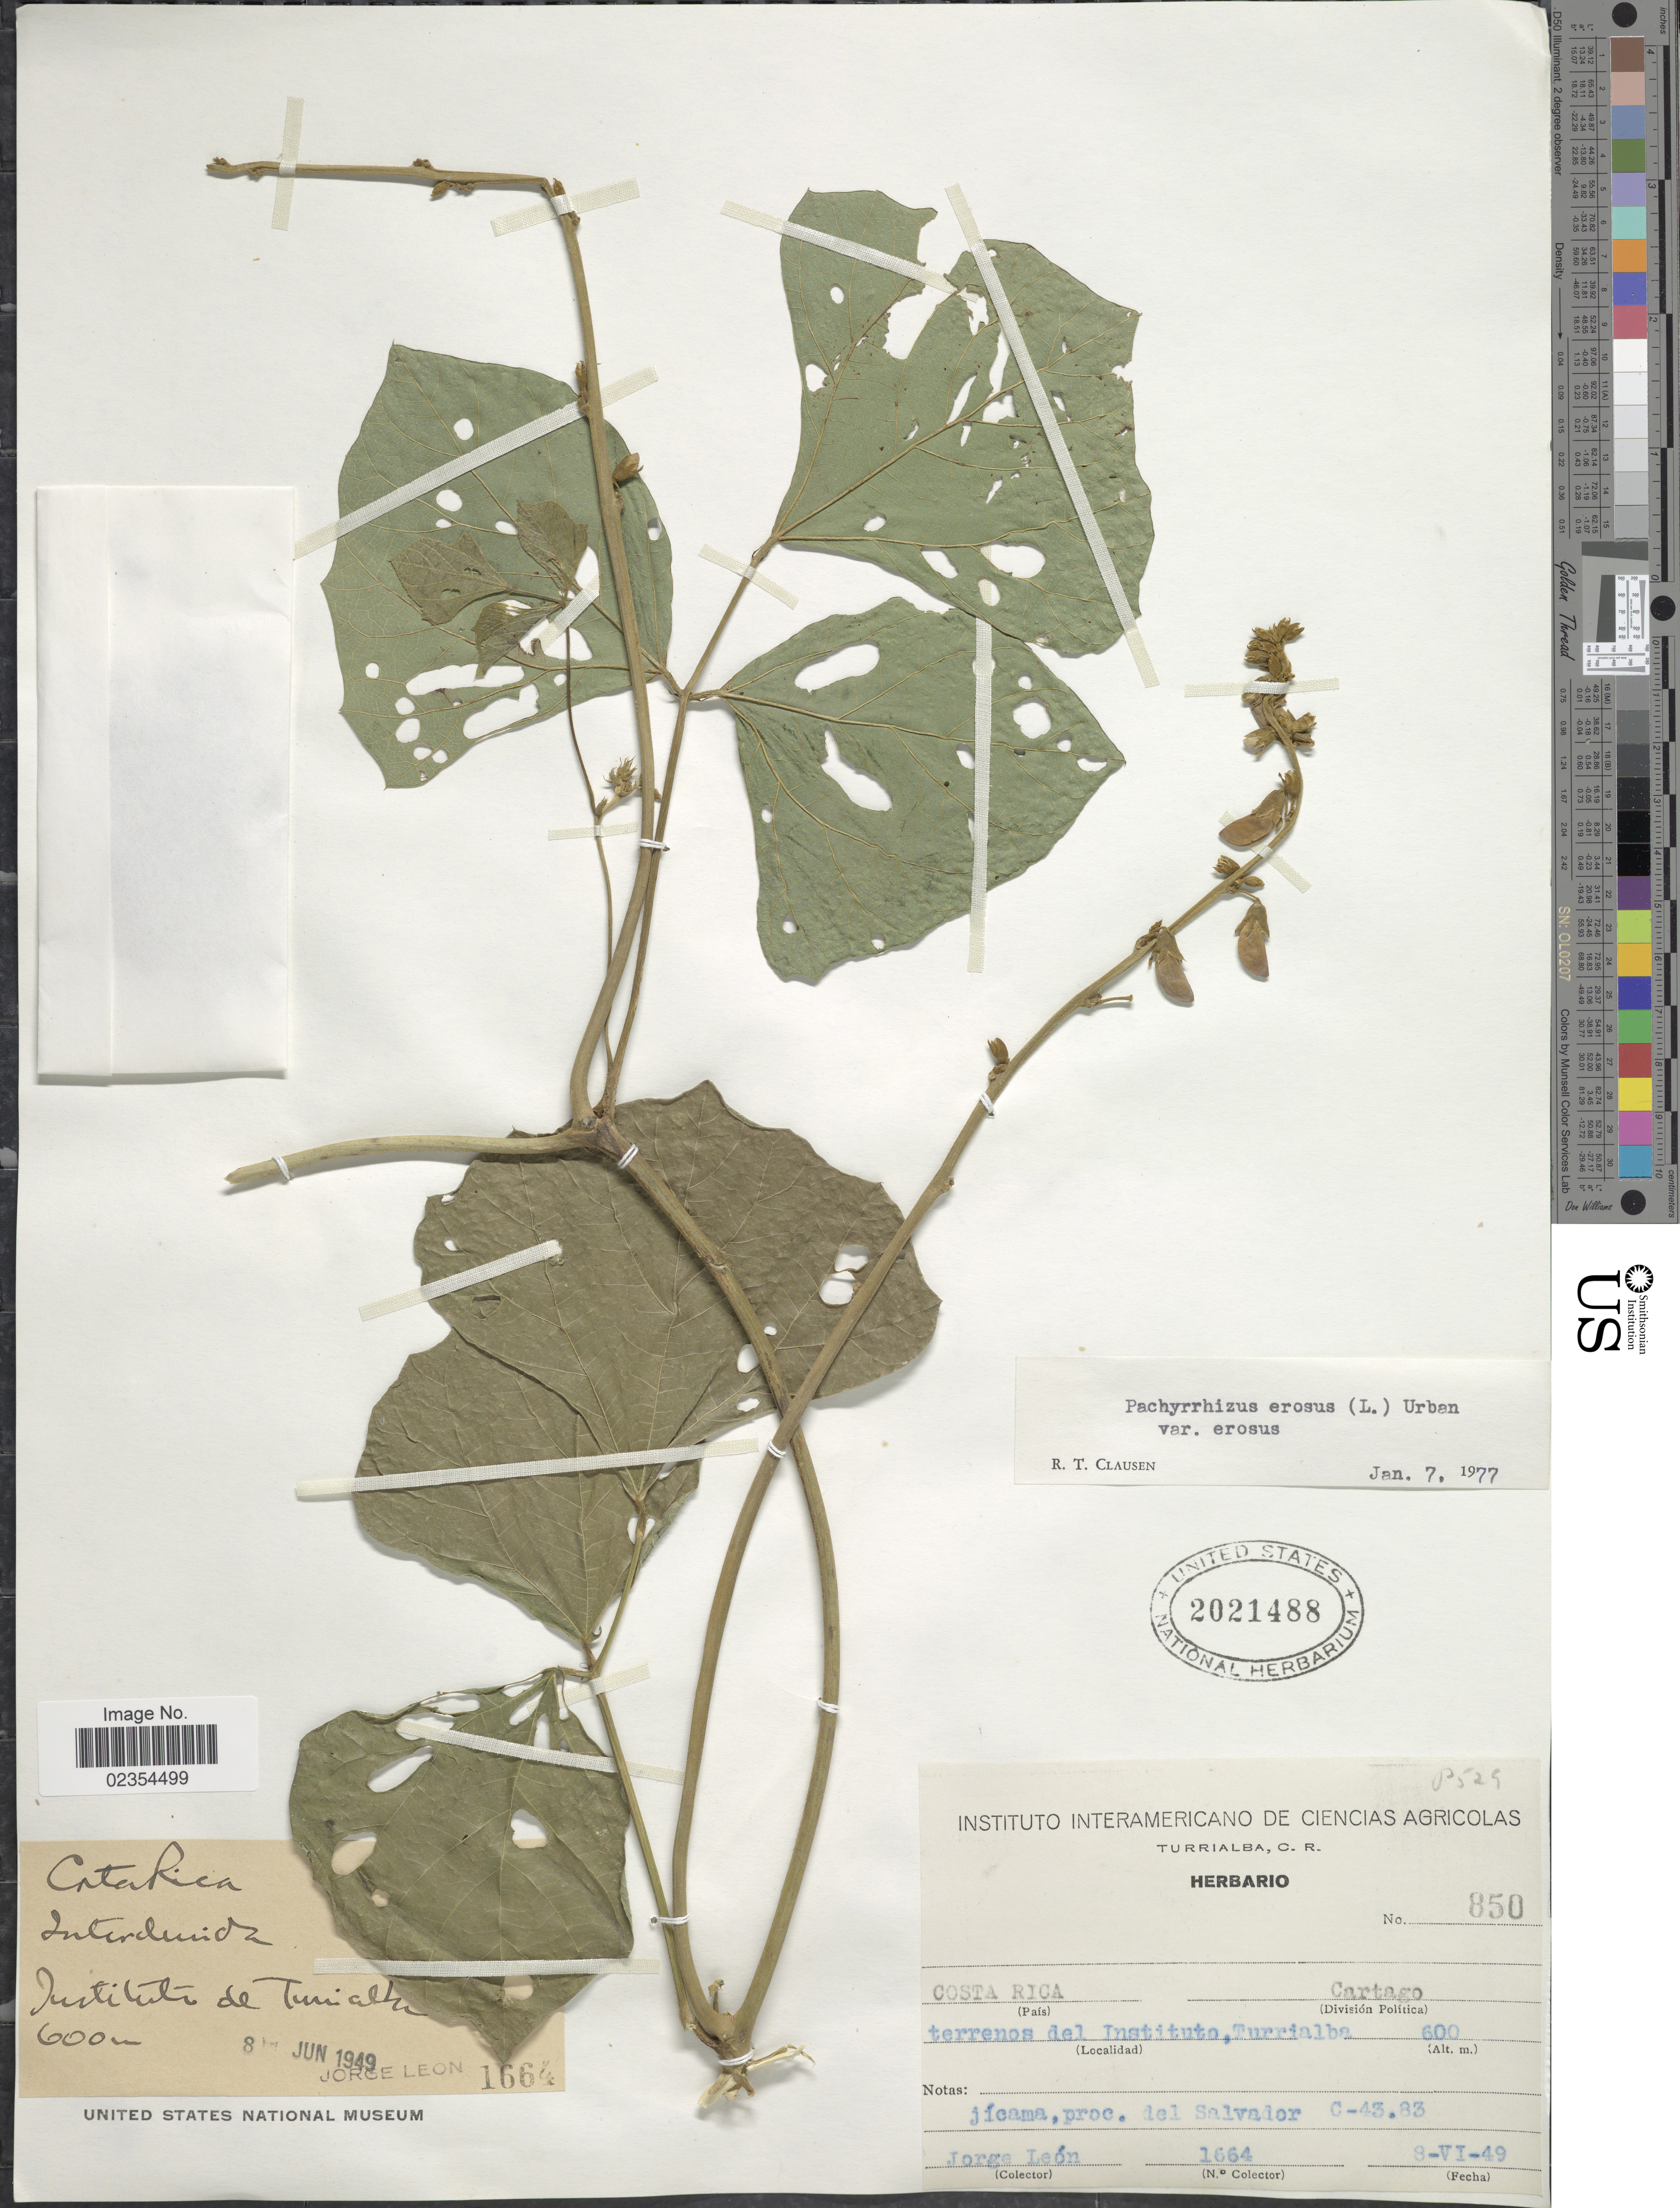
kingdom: Plantae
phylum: Tracheophyta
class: Magnoliopsida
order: Fabales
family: Fabaceae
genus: Pachyrhizus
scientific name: Pachyrhizus erosus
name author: (L.) Urb.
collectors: J. León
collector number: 1664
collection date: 1946-06-08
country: Costa Rica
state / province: Cartago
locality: Terrenos del Instituto, Turrialba, proc. del Salvador.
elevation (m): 600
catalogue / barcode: US 2021488